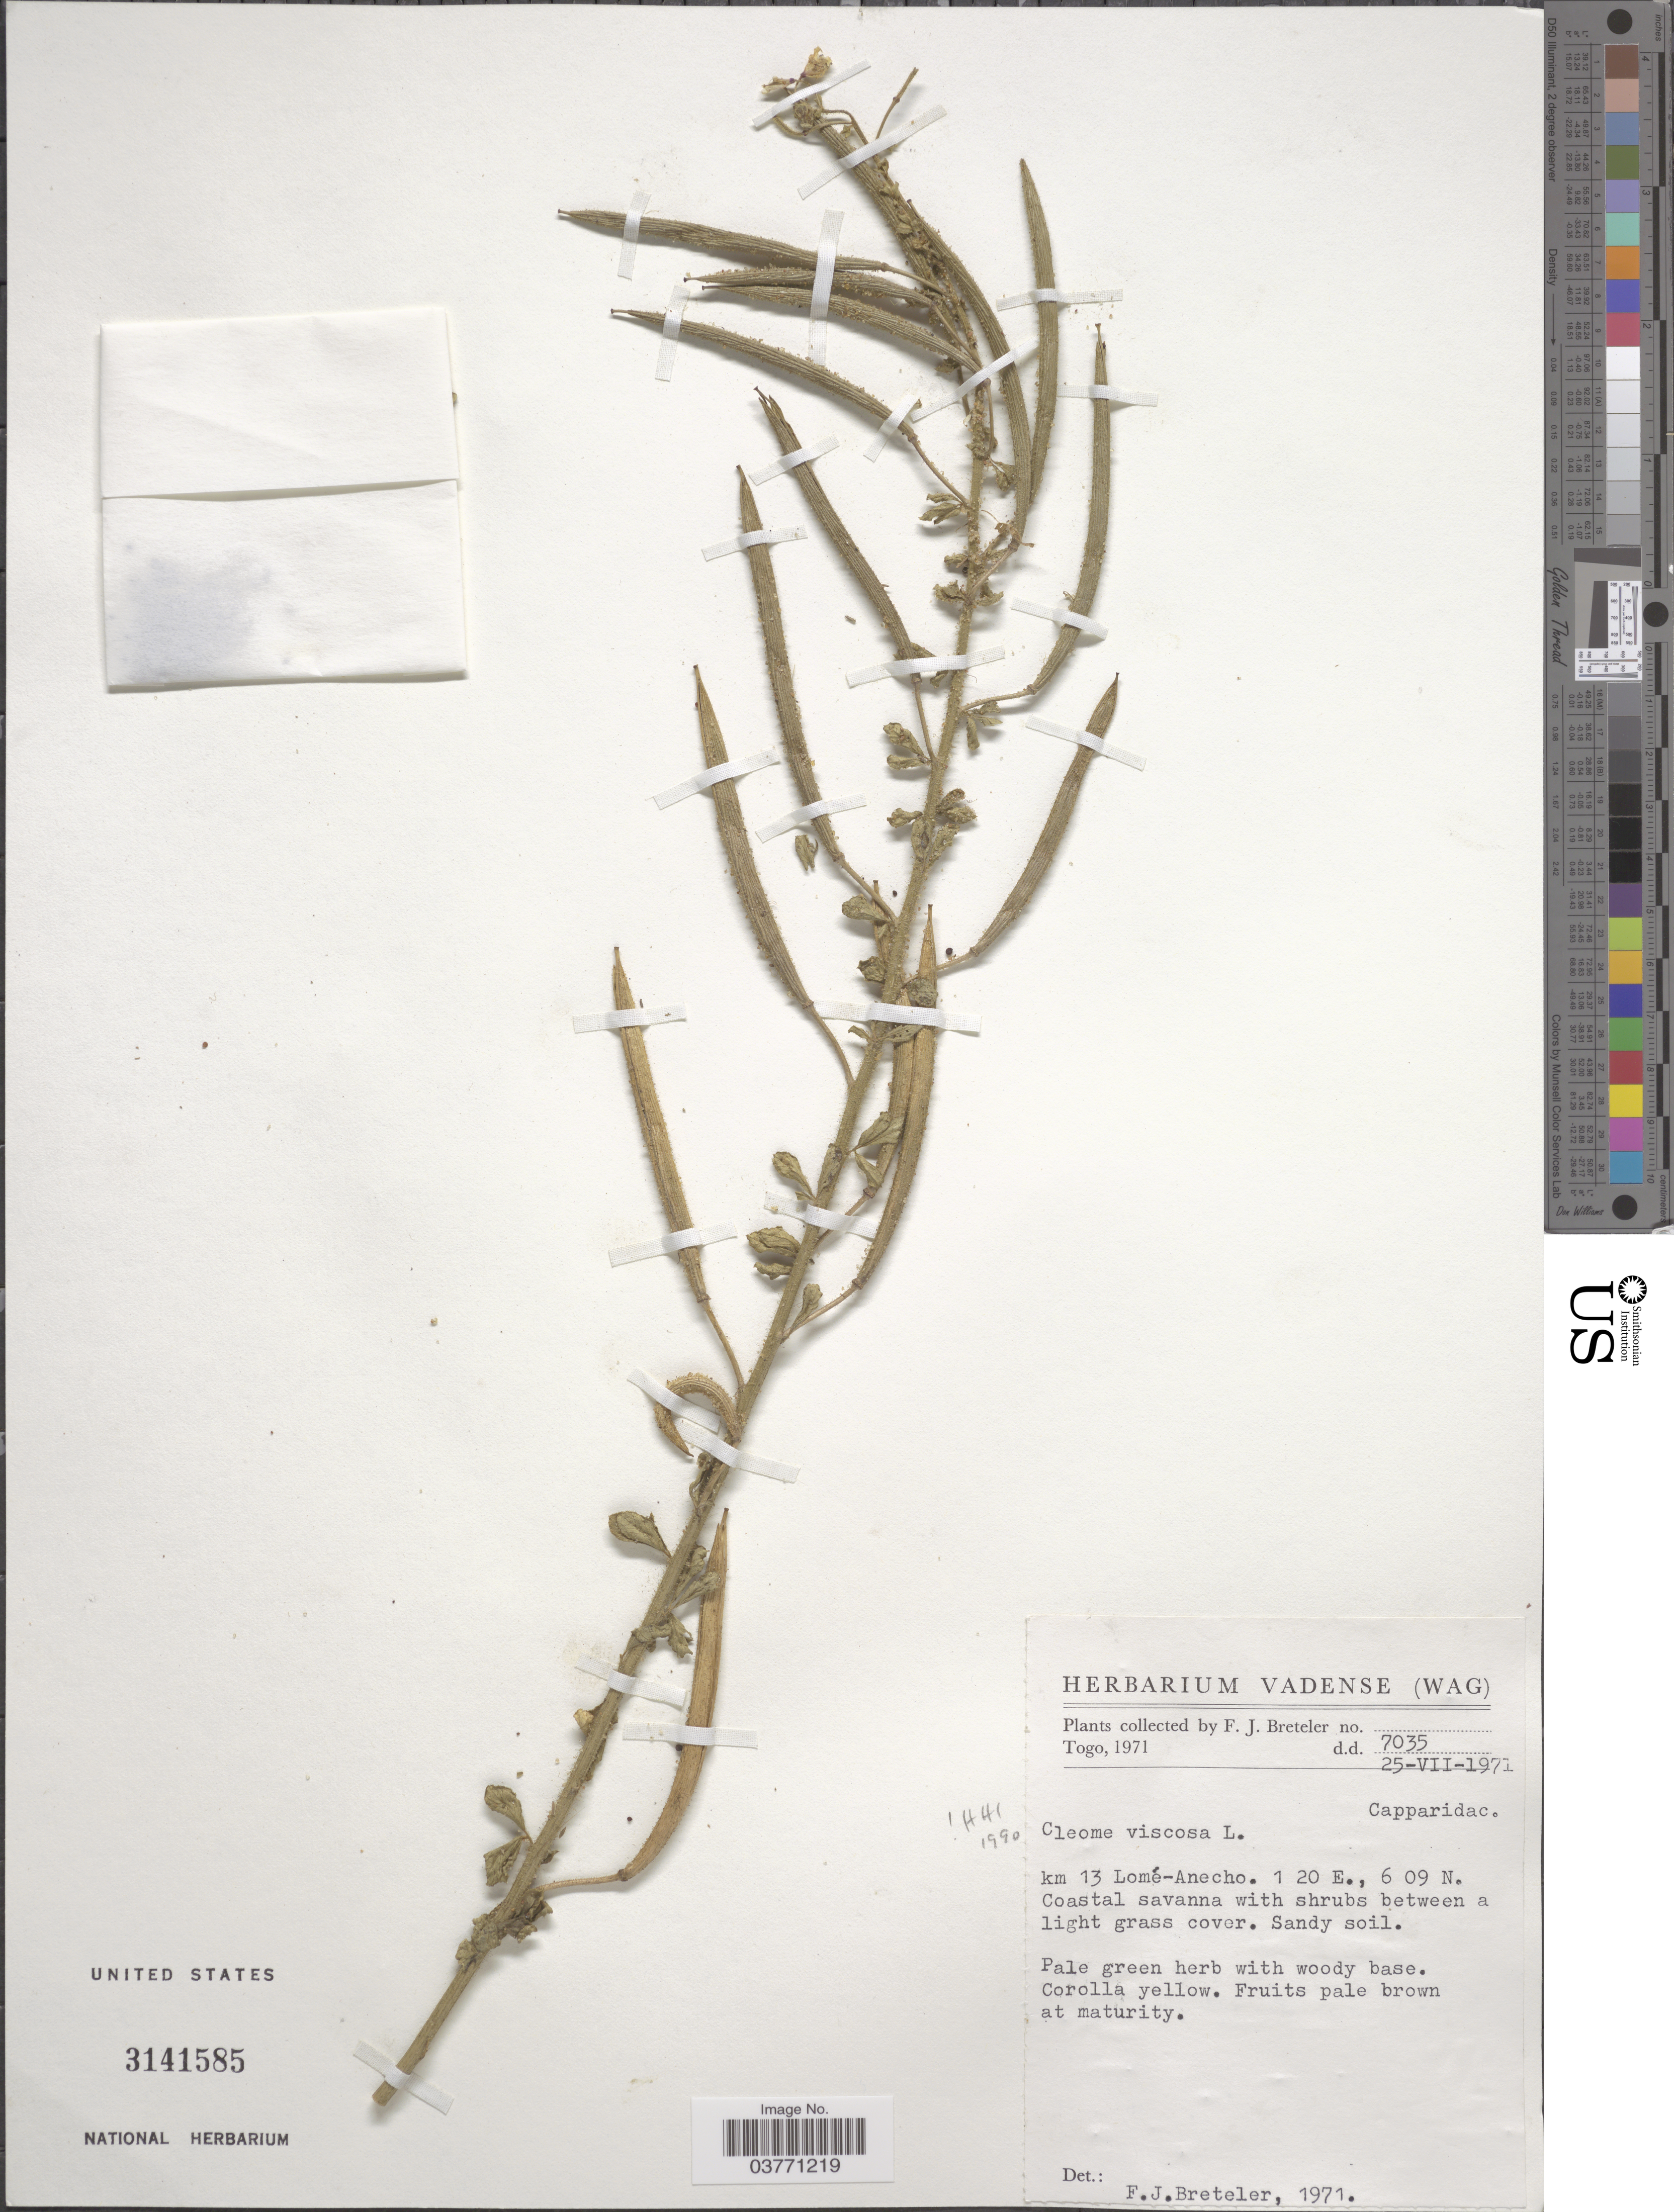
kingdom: Plantae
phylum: Tracheophyta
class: Magnoliopsida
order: Brassicales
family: Cleomaceae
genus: Arivela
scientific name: Arivela viscosa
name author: (L.) Raf.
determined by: Strong, M. T., (US), Smithsonian Institution - National Museum of Natural History (UNITED STATES)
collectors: F. J. Breteler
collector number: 7035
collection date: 1971-07-25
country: Togo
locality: Km 13 Lomé-Anecho.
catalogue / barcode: US 3141585